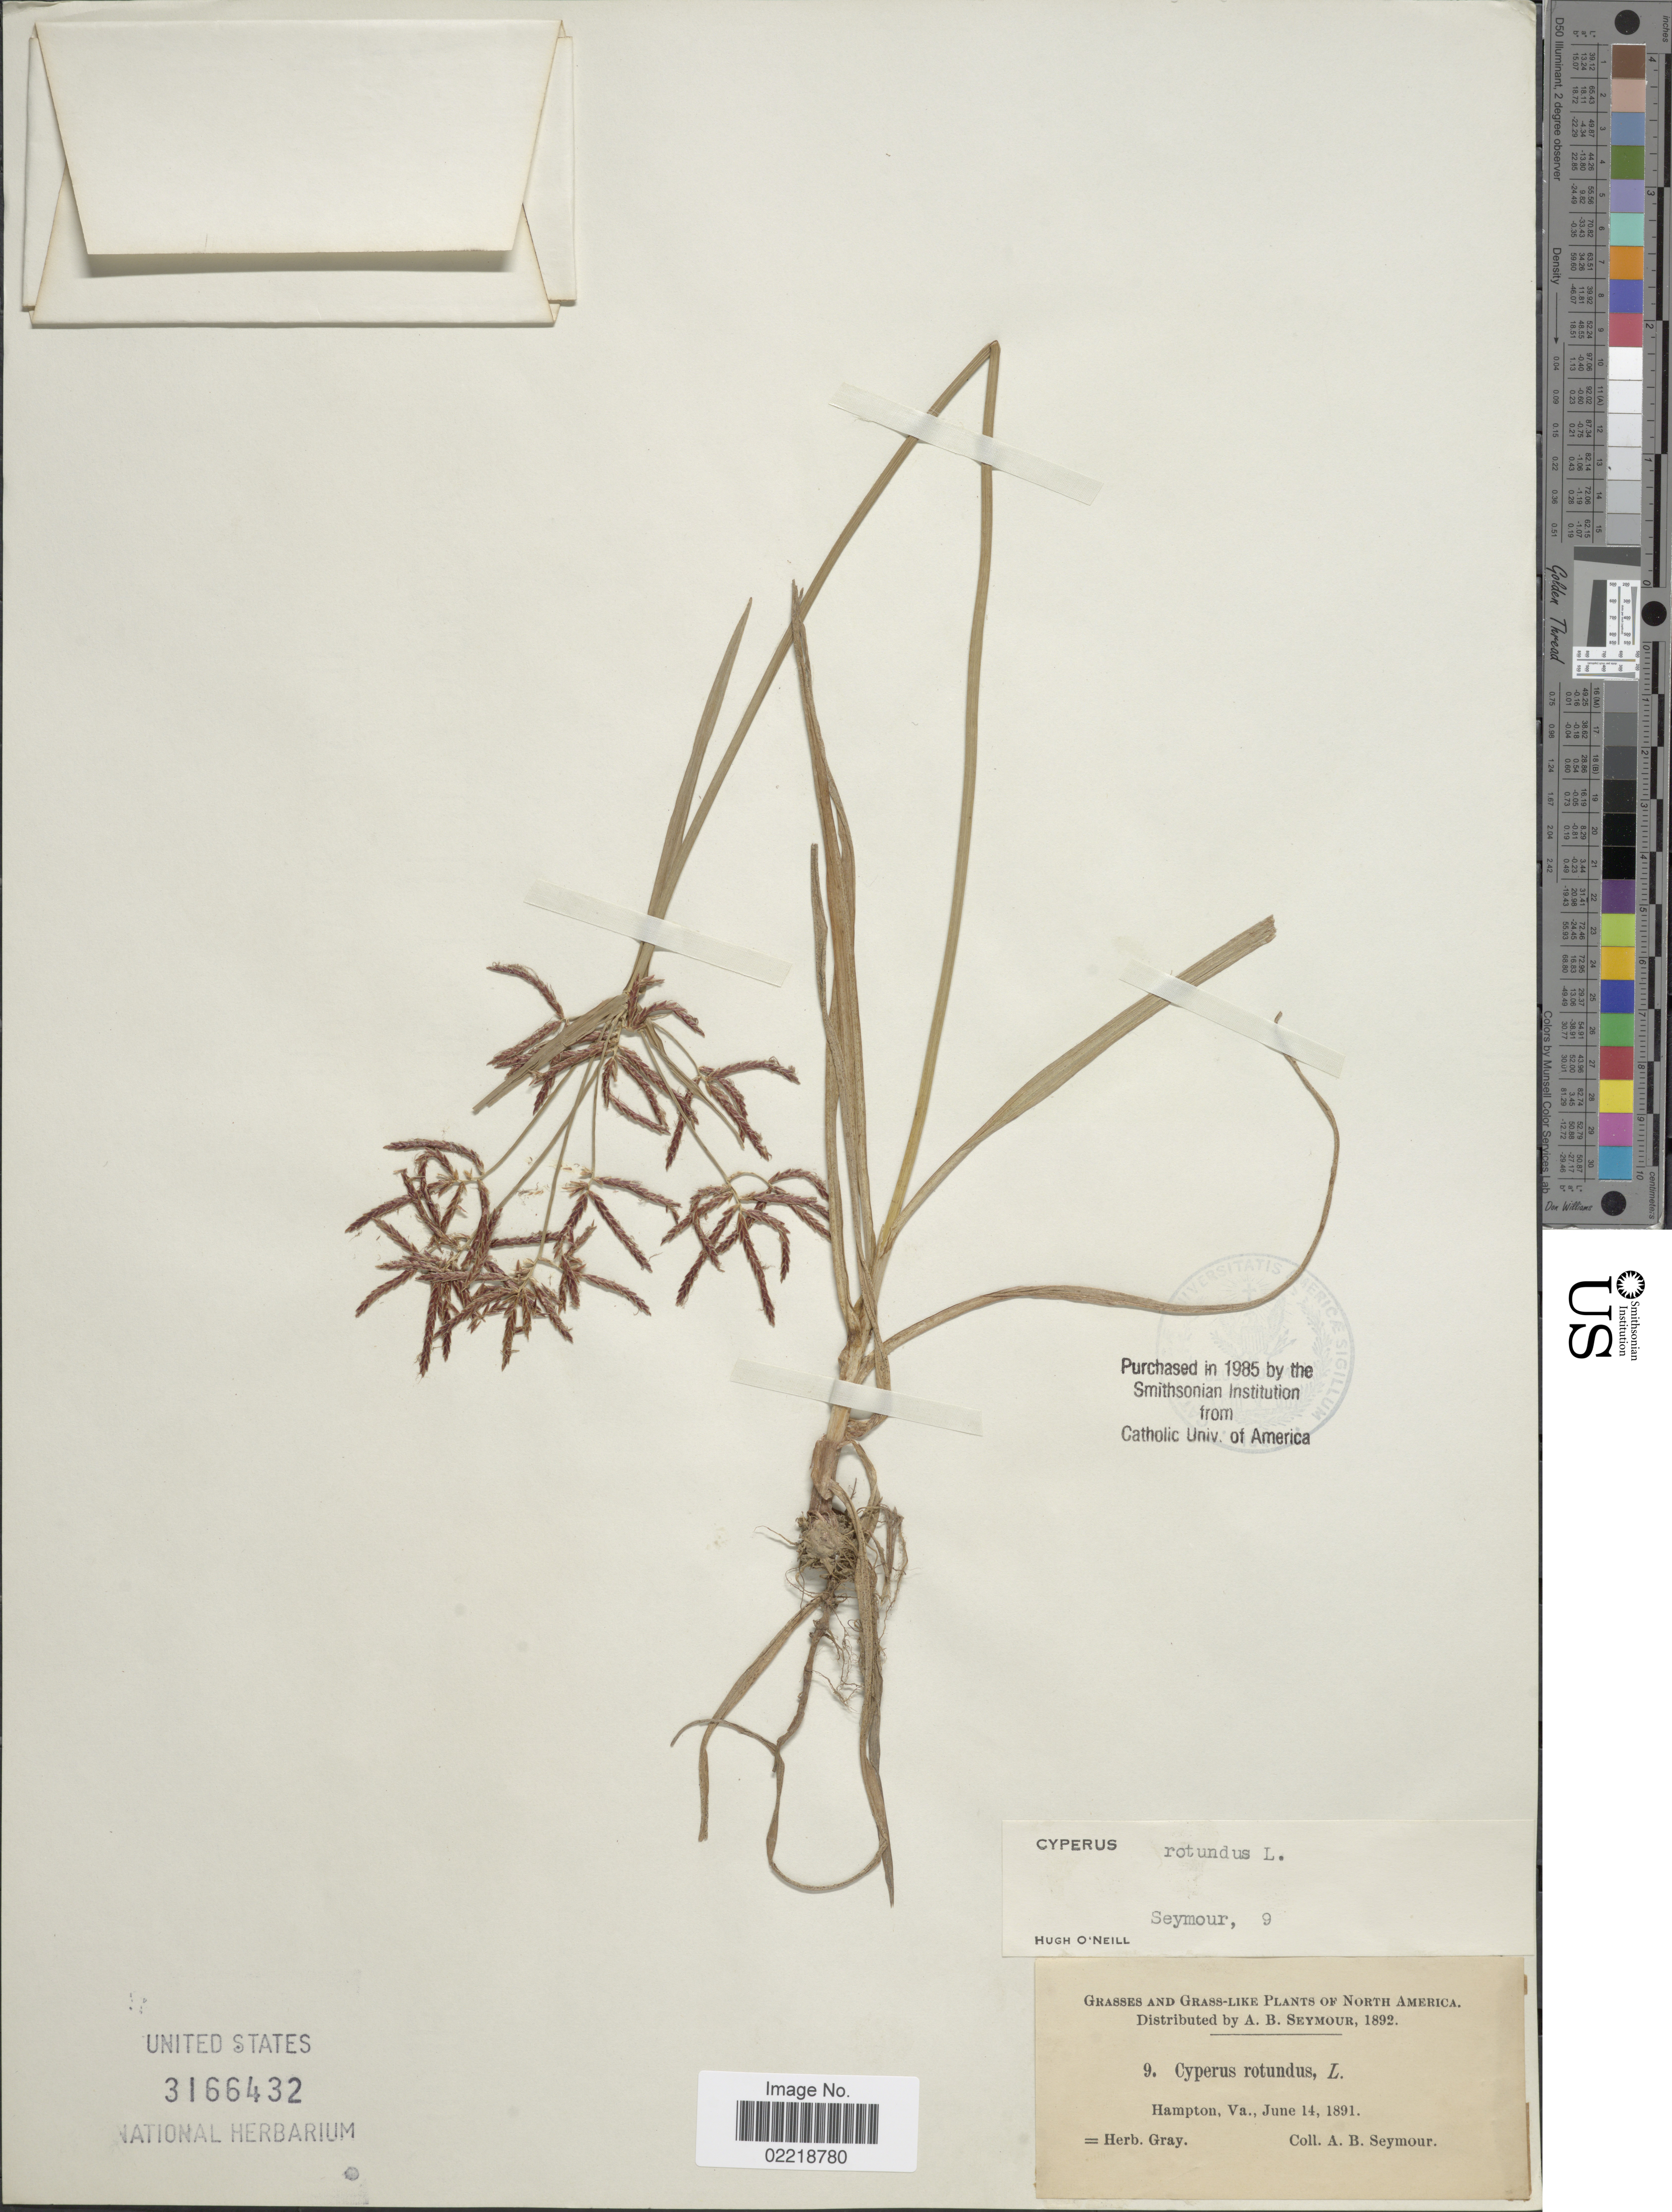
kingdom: Plantae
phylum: Tracheophyta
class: Liliopsida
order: Poales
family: Cyperaceae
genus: Cyperus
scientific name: Cyperus rotundus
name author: L.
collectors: A. Seymour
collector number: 9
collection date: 1891-06-14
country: United States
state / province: Virginia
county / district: City of Hampton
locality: Hampton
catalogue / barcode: US 3166432